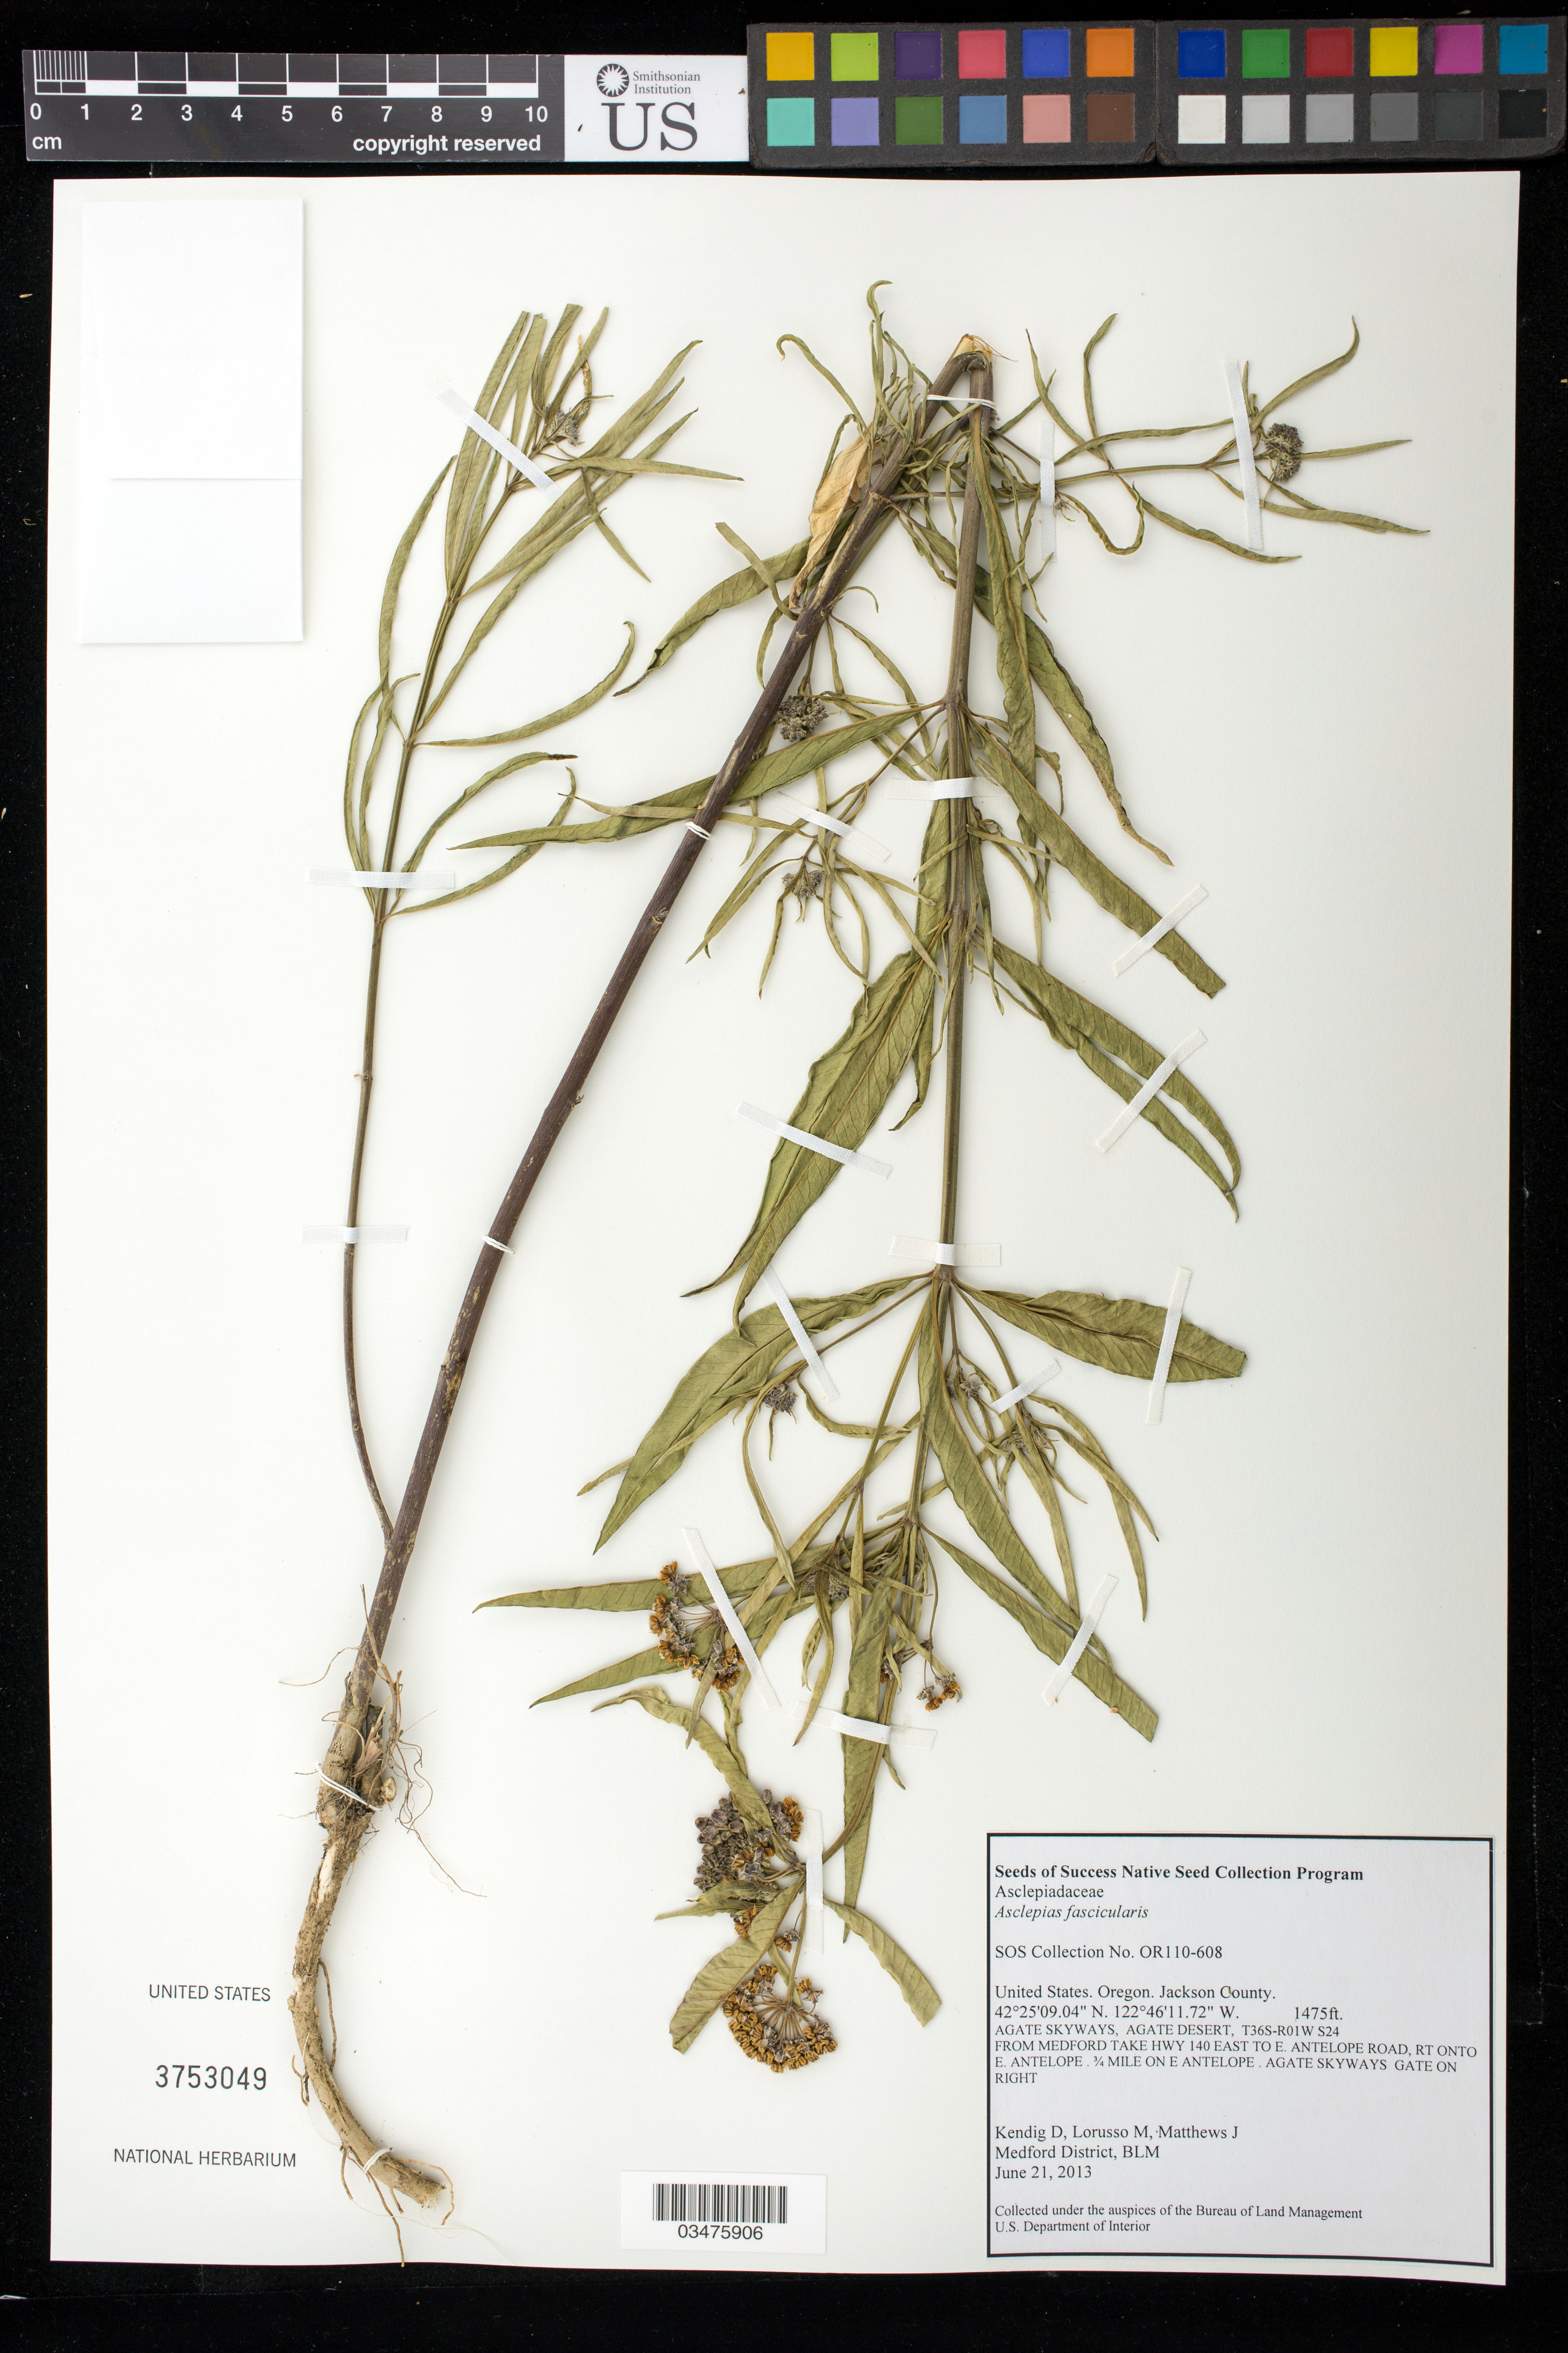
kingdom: Plantae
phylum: Tracheophyta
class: Magnoliopsida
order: Gentianales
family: Apocynaceae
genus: Asclepias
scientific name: Asclepias fascicularis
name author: Decne.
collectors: D. Kendig, J. Matthews & M. Lorusso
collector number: OR110-608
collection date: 2013-06-21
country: United States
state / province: Oregon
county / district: Jackson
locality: Agate Skyways, Agate Desert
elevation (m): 450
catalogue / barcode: US 3753049